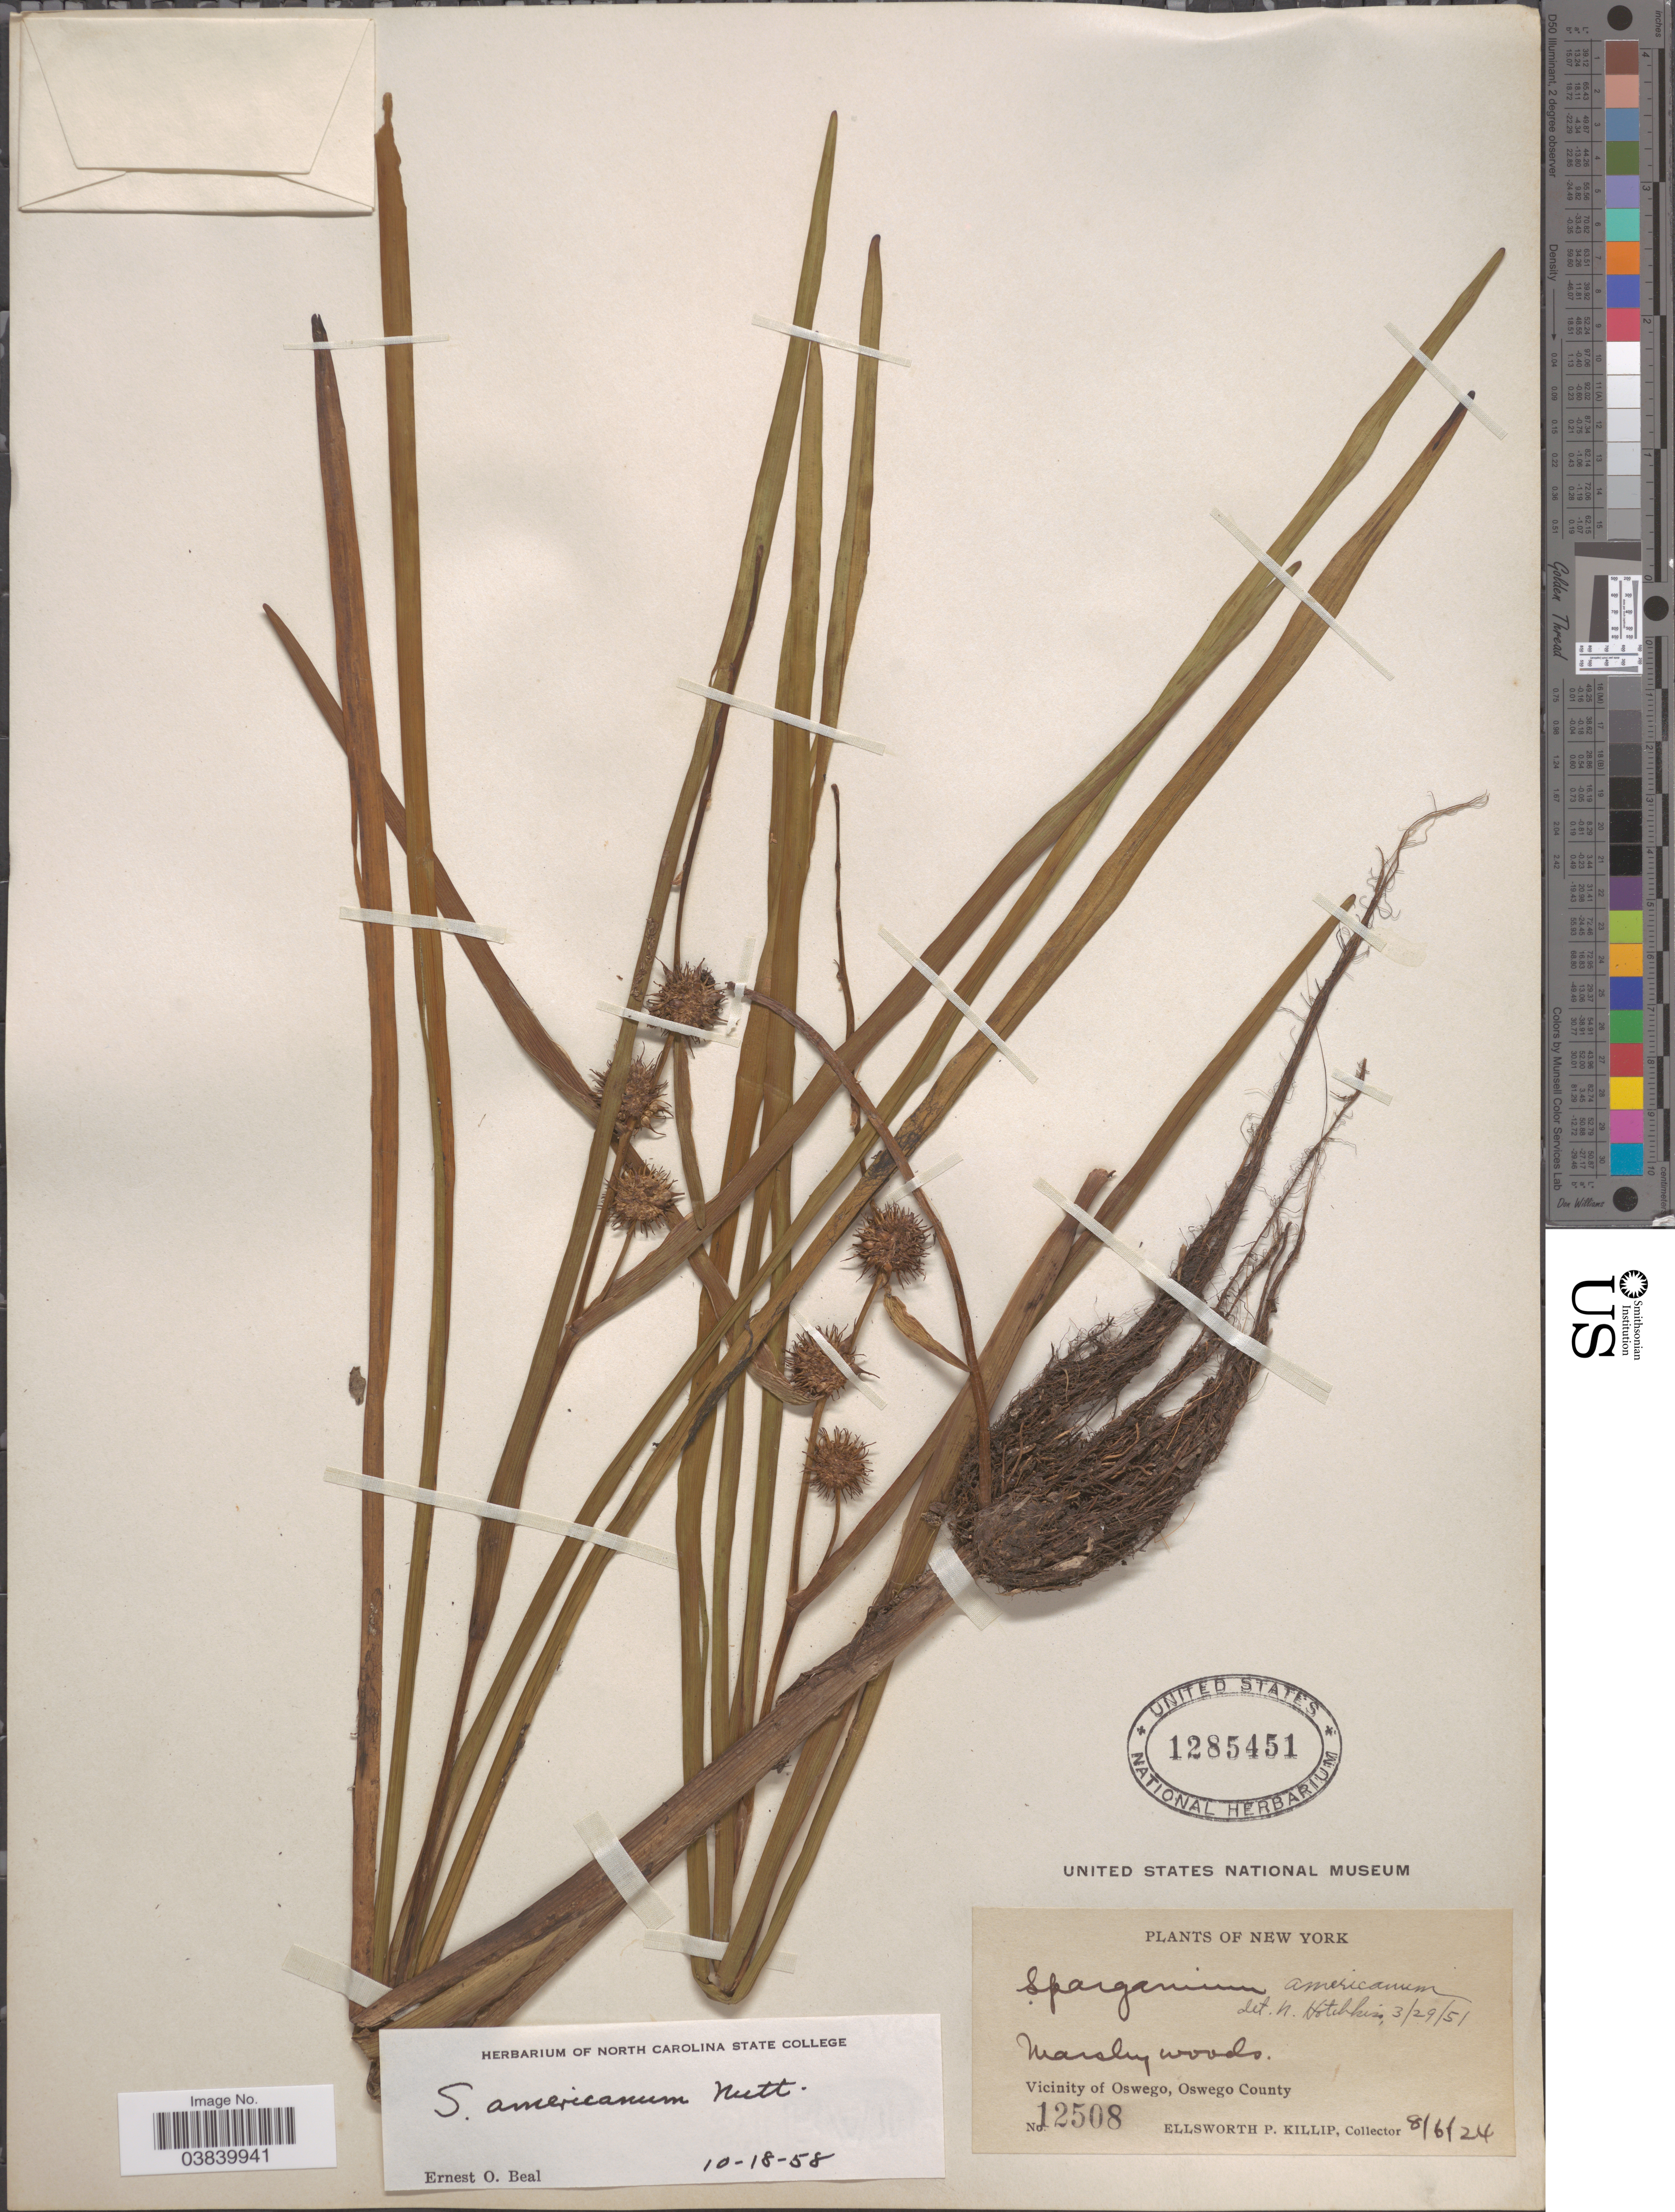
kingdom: Plantae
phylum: Tracheophyta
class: Liliopsida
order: Poales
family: Typhaceae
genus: Sparganium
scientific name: Sparganium americanum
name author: Nutt.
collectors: E. P. Killip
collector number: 12508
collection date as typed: Transcribed d/m/y: 6/8/24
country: United States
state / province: New York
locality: Vicinity of Oswego, Oswego County.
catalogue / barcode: US 1285451